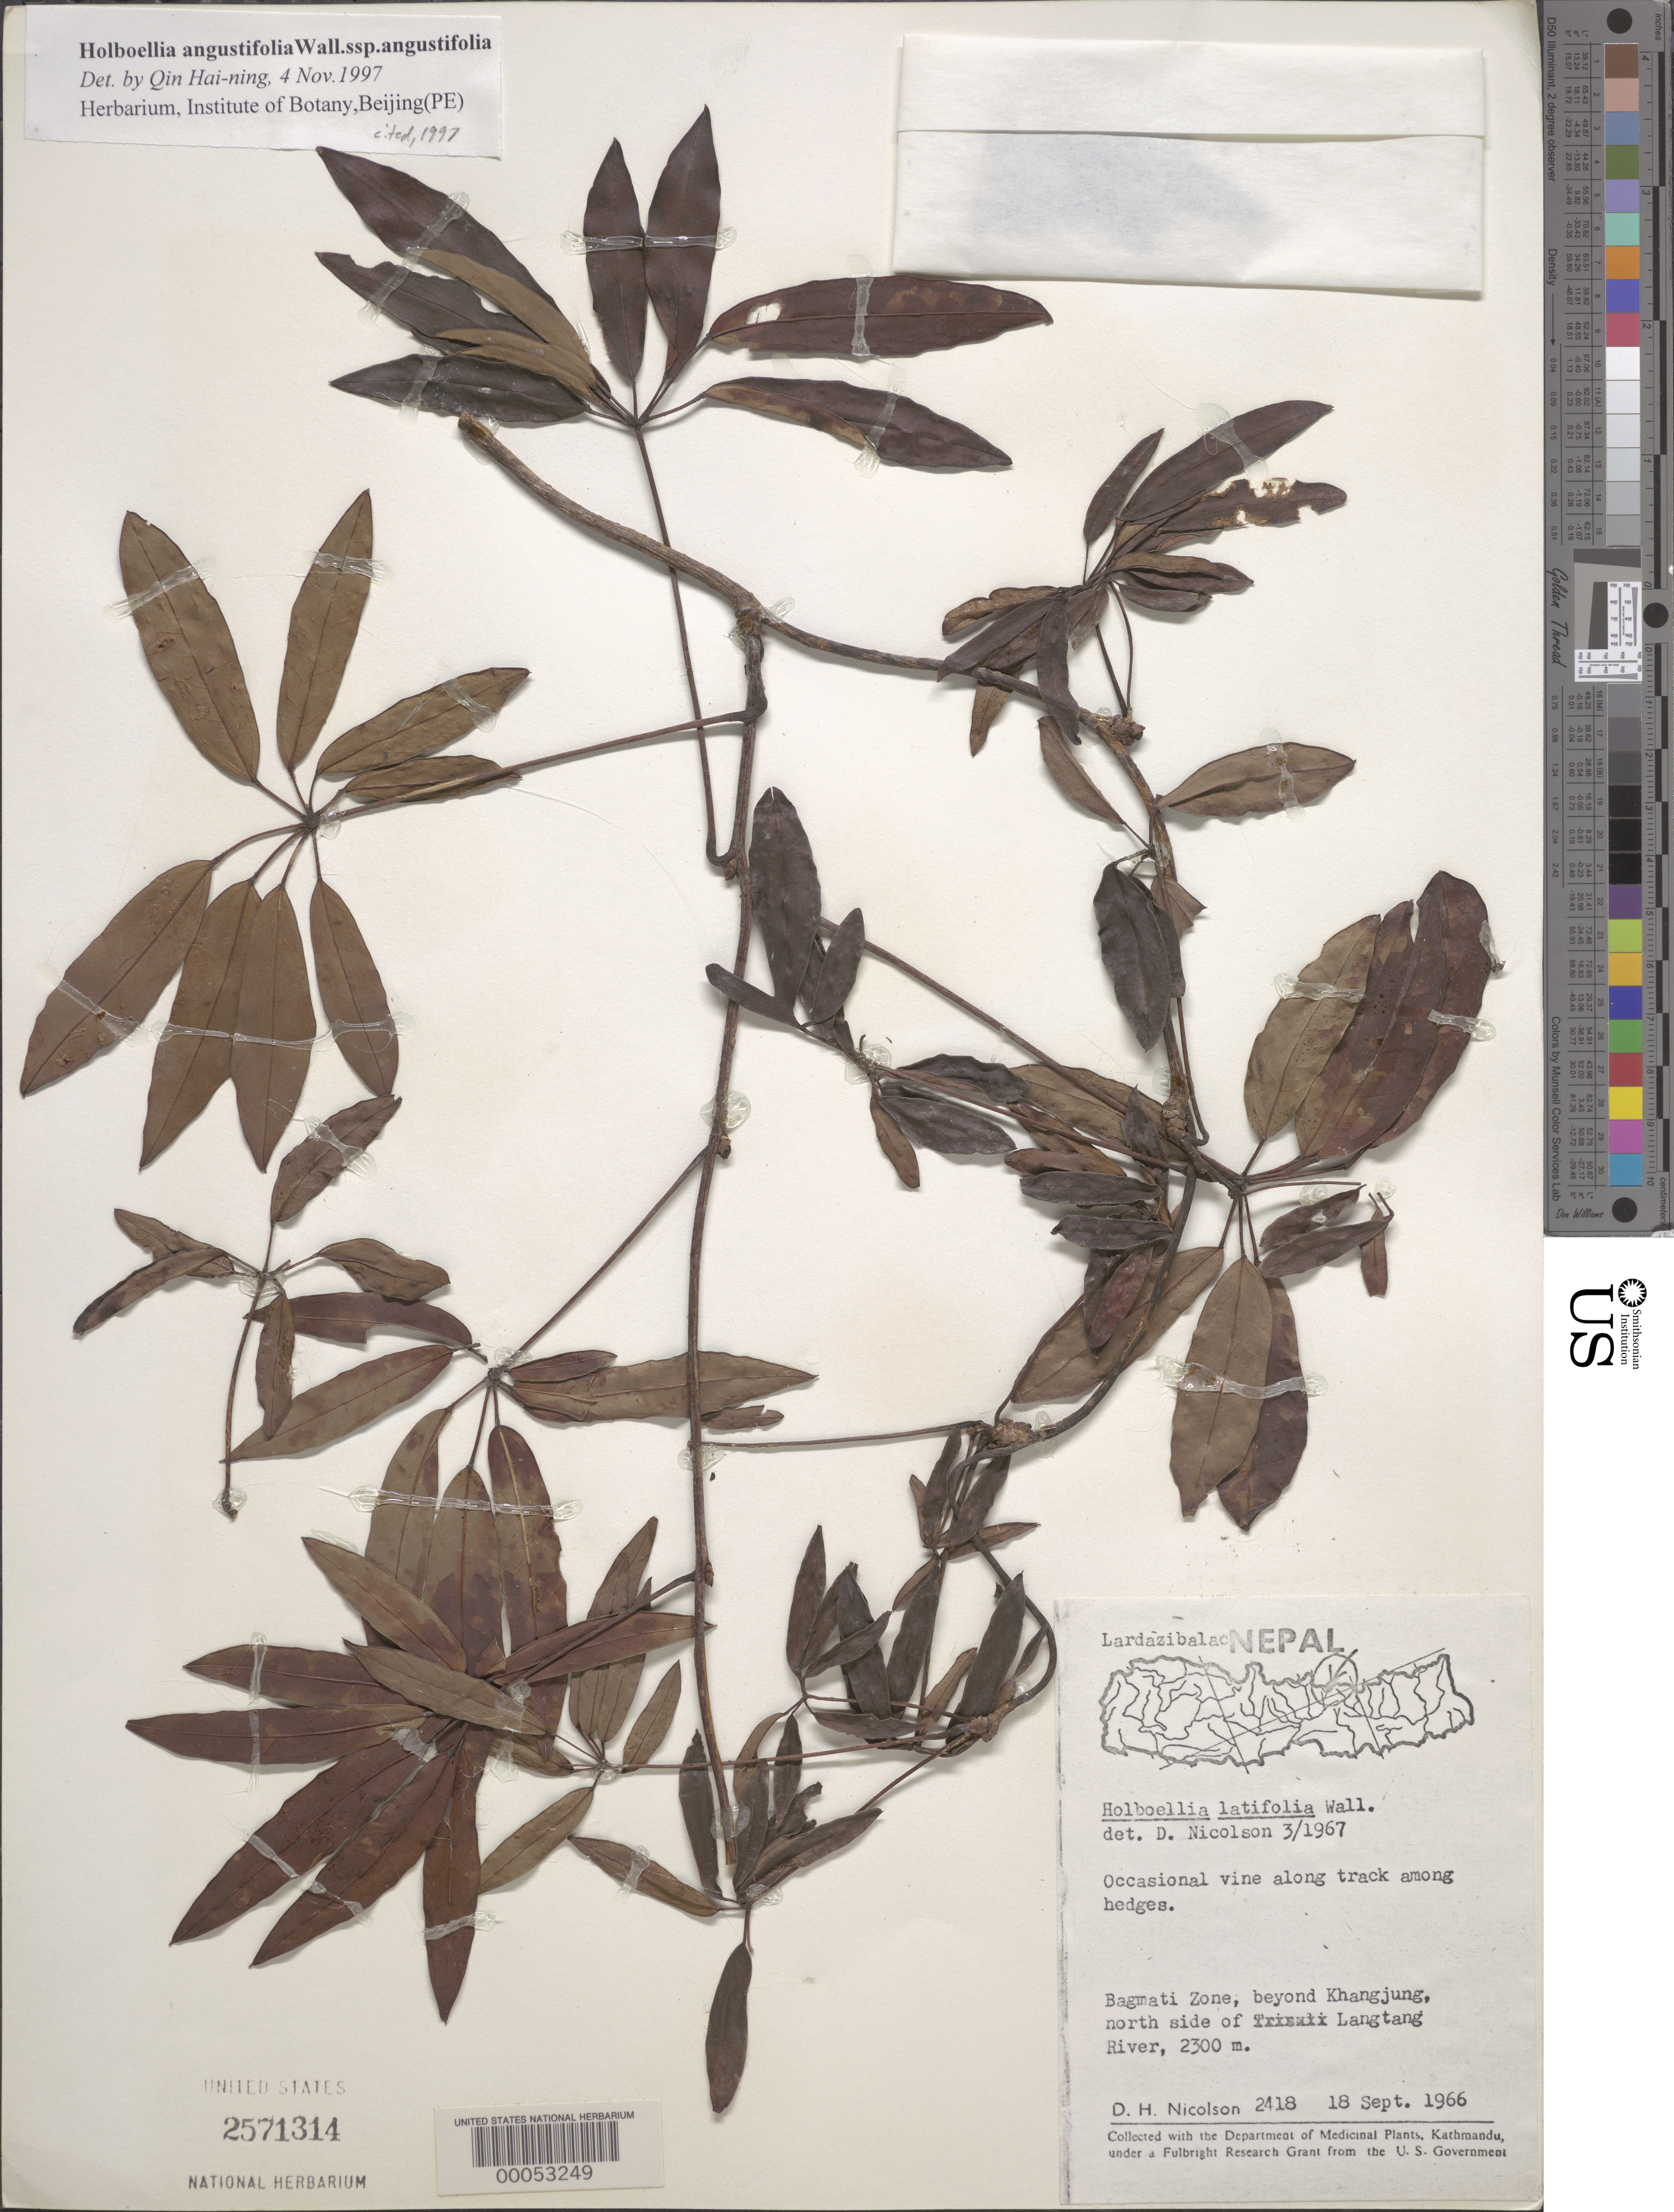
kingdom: Plantae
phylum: Tracheophyta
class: Magnoliopsida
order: Ranunculales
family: Lardizabalaceae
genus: Stauntonia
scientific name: Stauntonia angustifolia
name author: (Wall.) R. Br. & Wall.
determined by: Strong, Mark T., (BOT), Smithsonian Institution - National Museum of Natural History (UNITED STATES)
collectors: D. H. Nicolson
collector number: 2418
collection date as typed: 18 Sep 1966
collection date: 1966-09-18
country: Nepal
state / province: Bagmati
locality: N side of langtang river. khangjung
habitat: Occasional vine along track among hedges.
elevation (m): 2300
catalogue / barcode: US 2571314